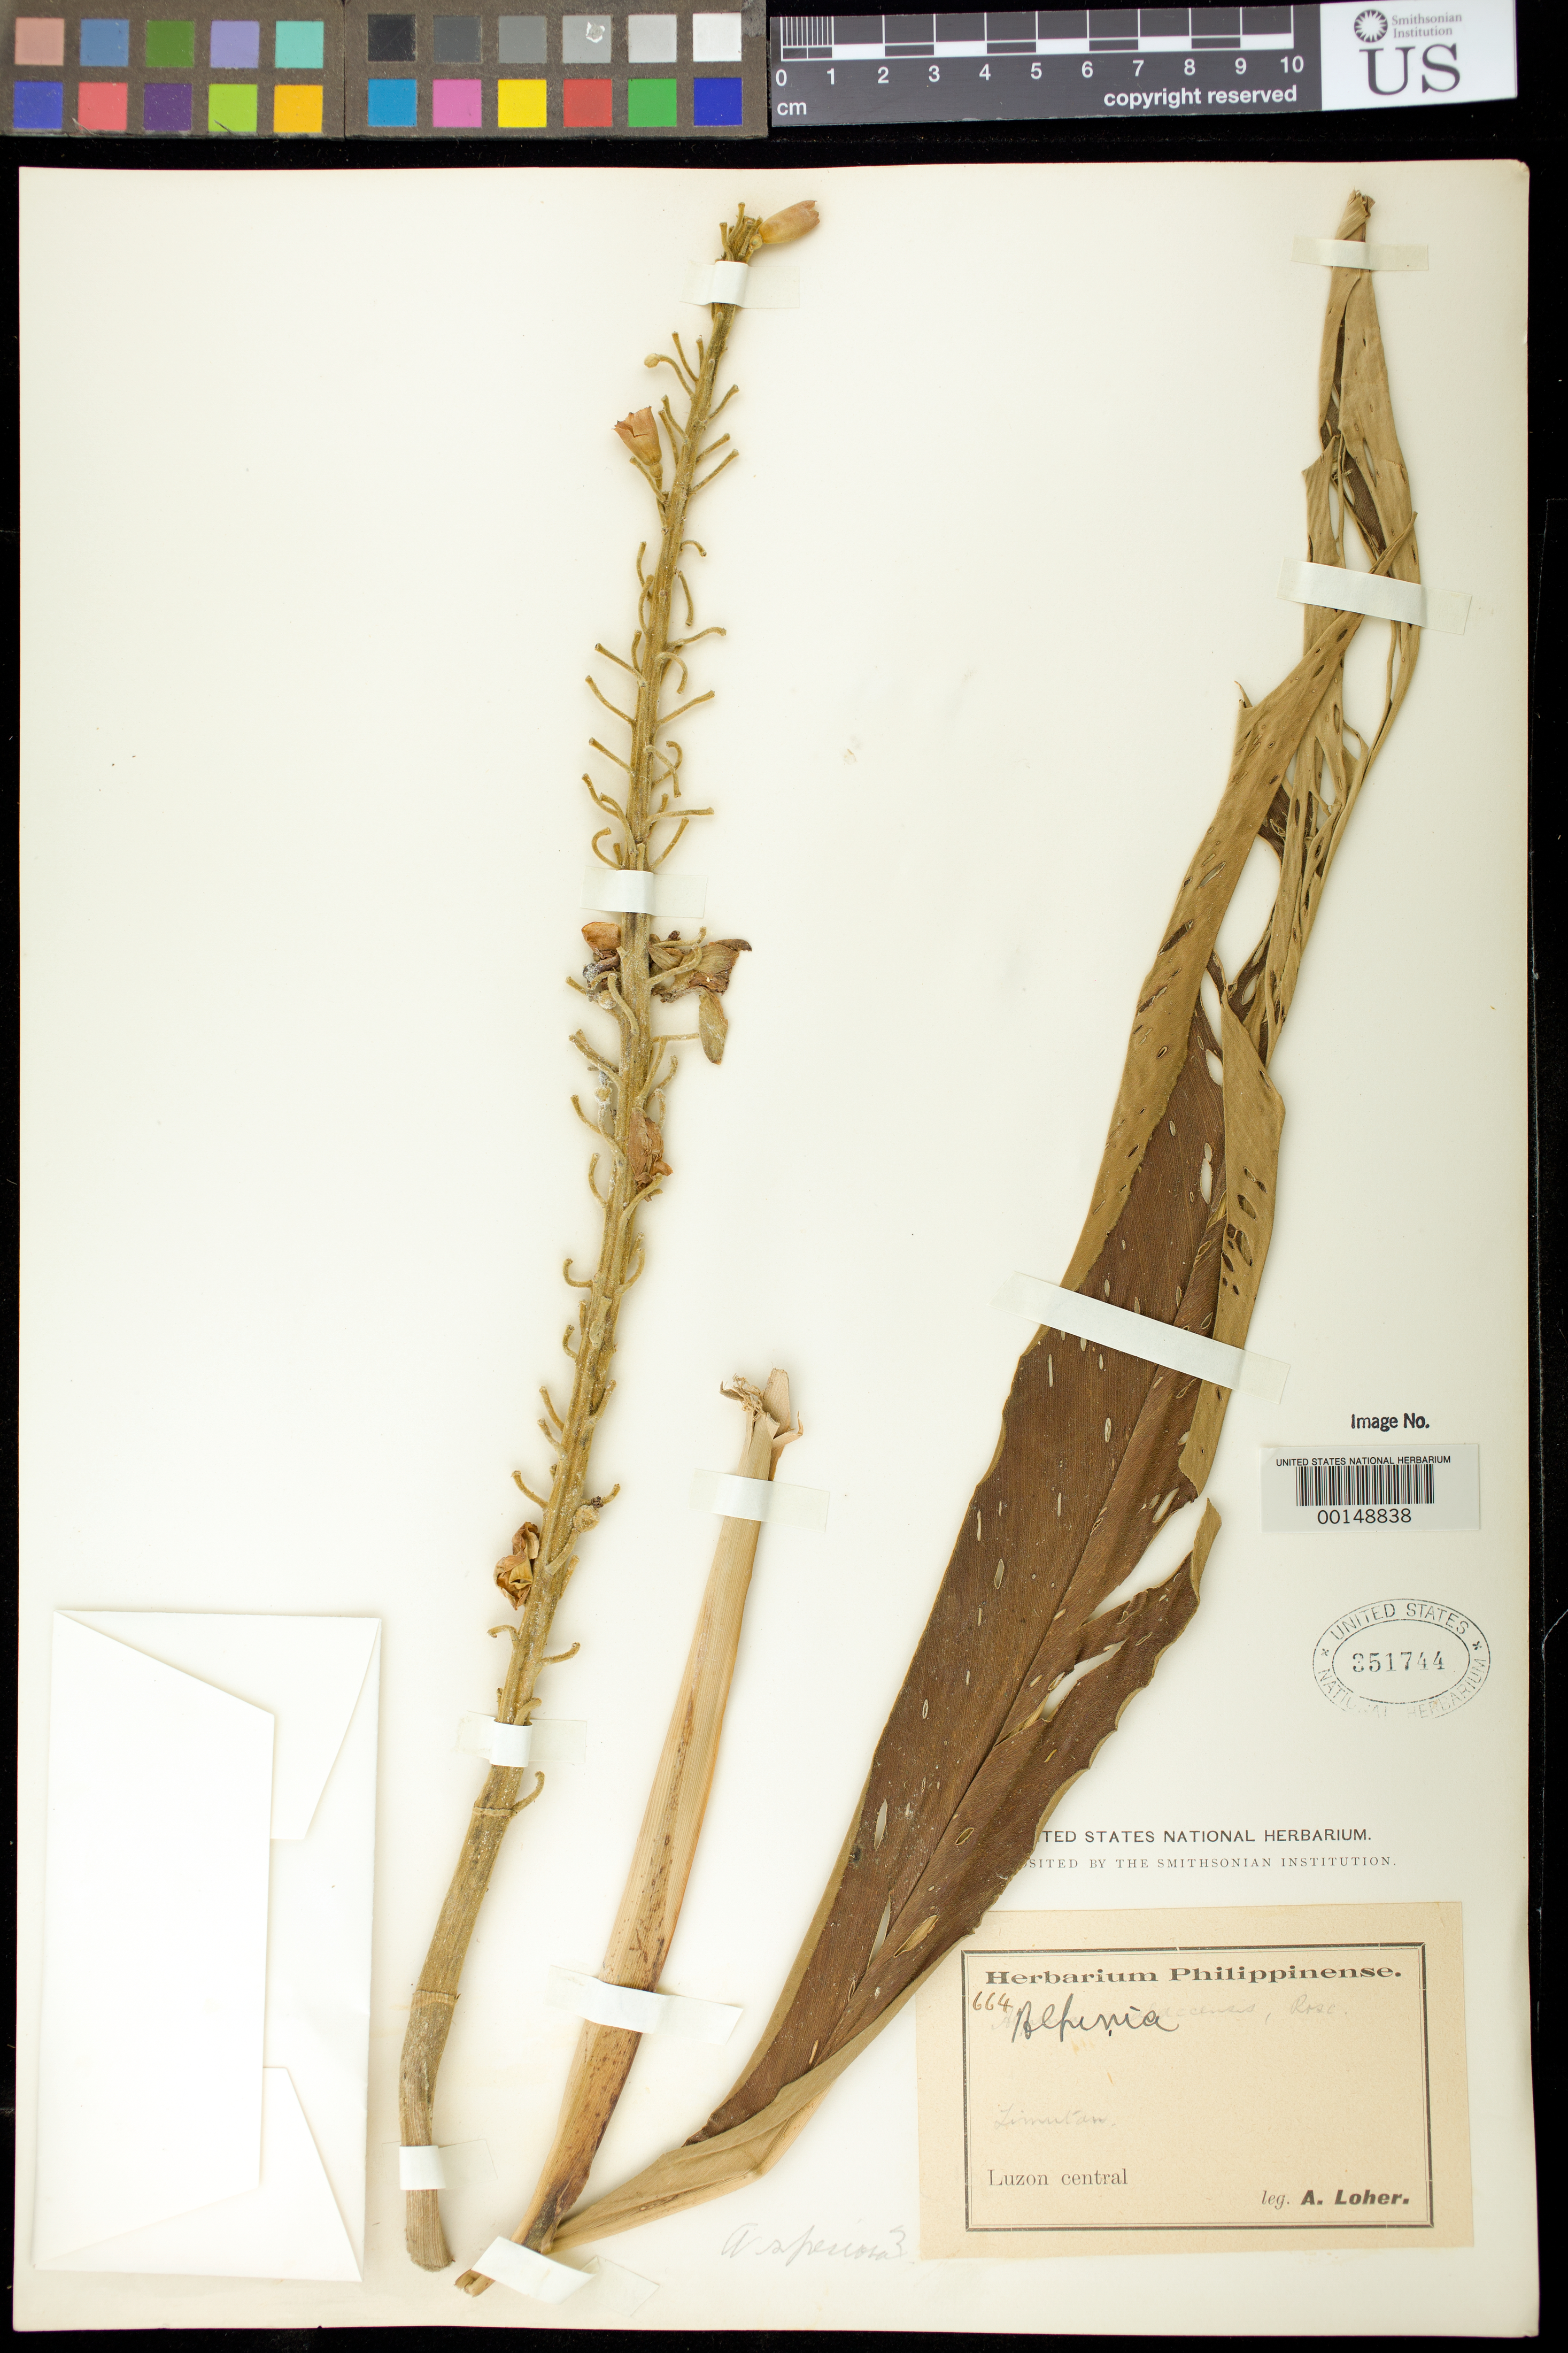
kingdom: Plantae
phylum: Tracheophyta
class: Liliopsida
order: Zingiberales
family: Zingiberaceae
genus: Alpinia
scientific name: Alpinia haenkei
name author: C. Presl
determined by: Docot, Rudolph Valentino A.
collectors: A. Loher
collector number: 664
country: Philippines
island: Luzon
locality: Limutan, luzon central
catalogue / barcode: US 351744